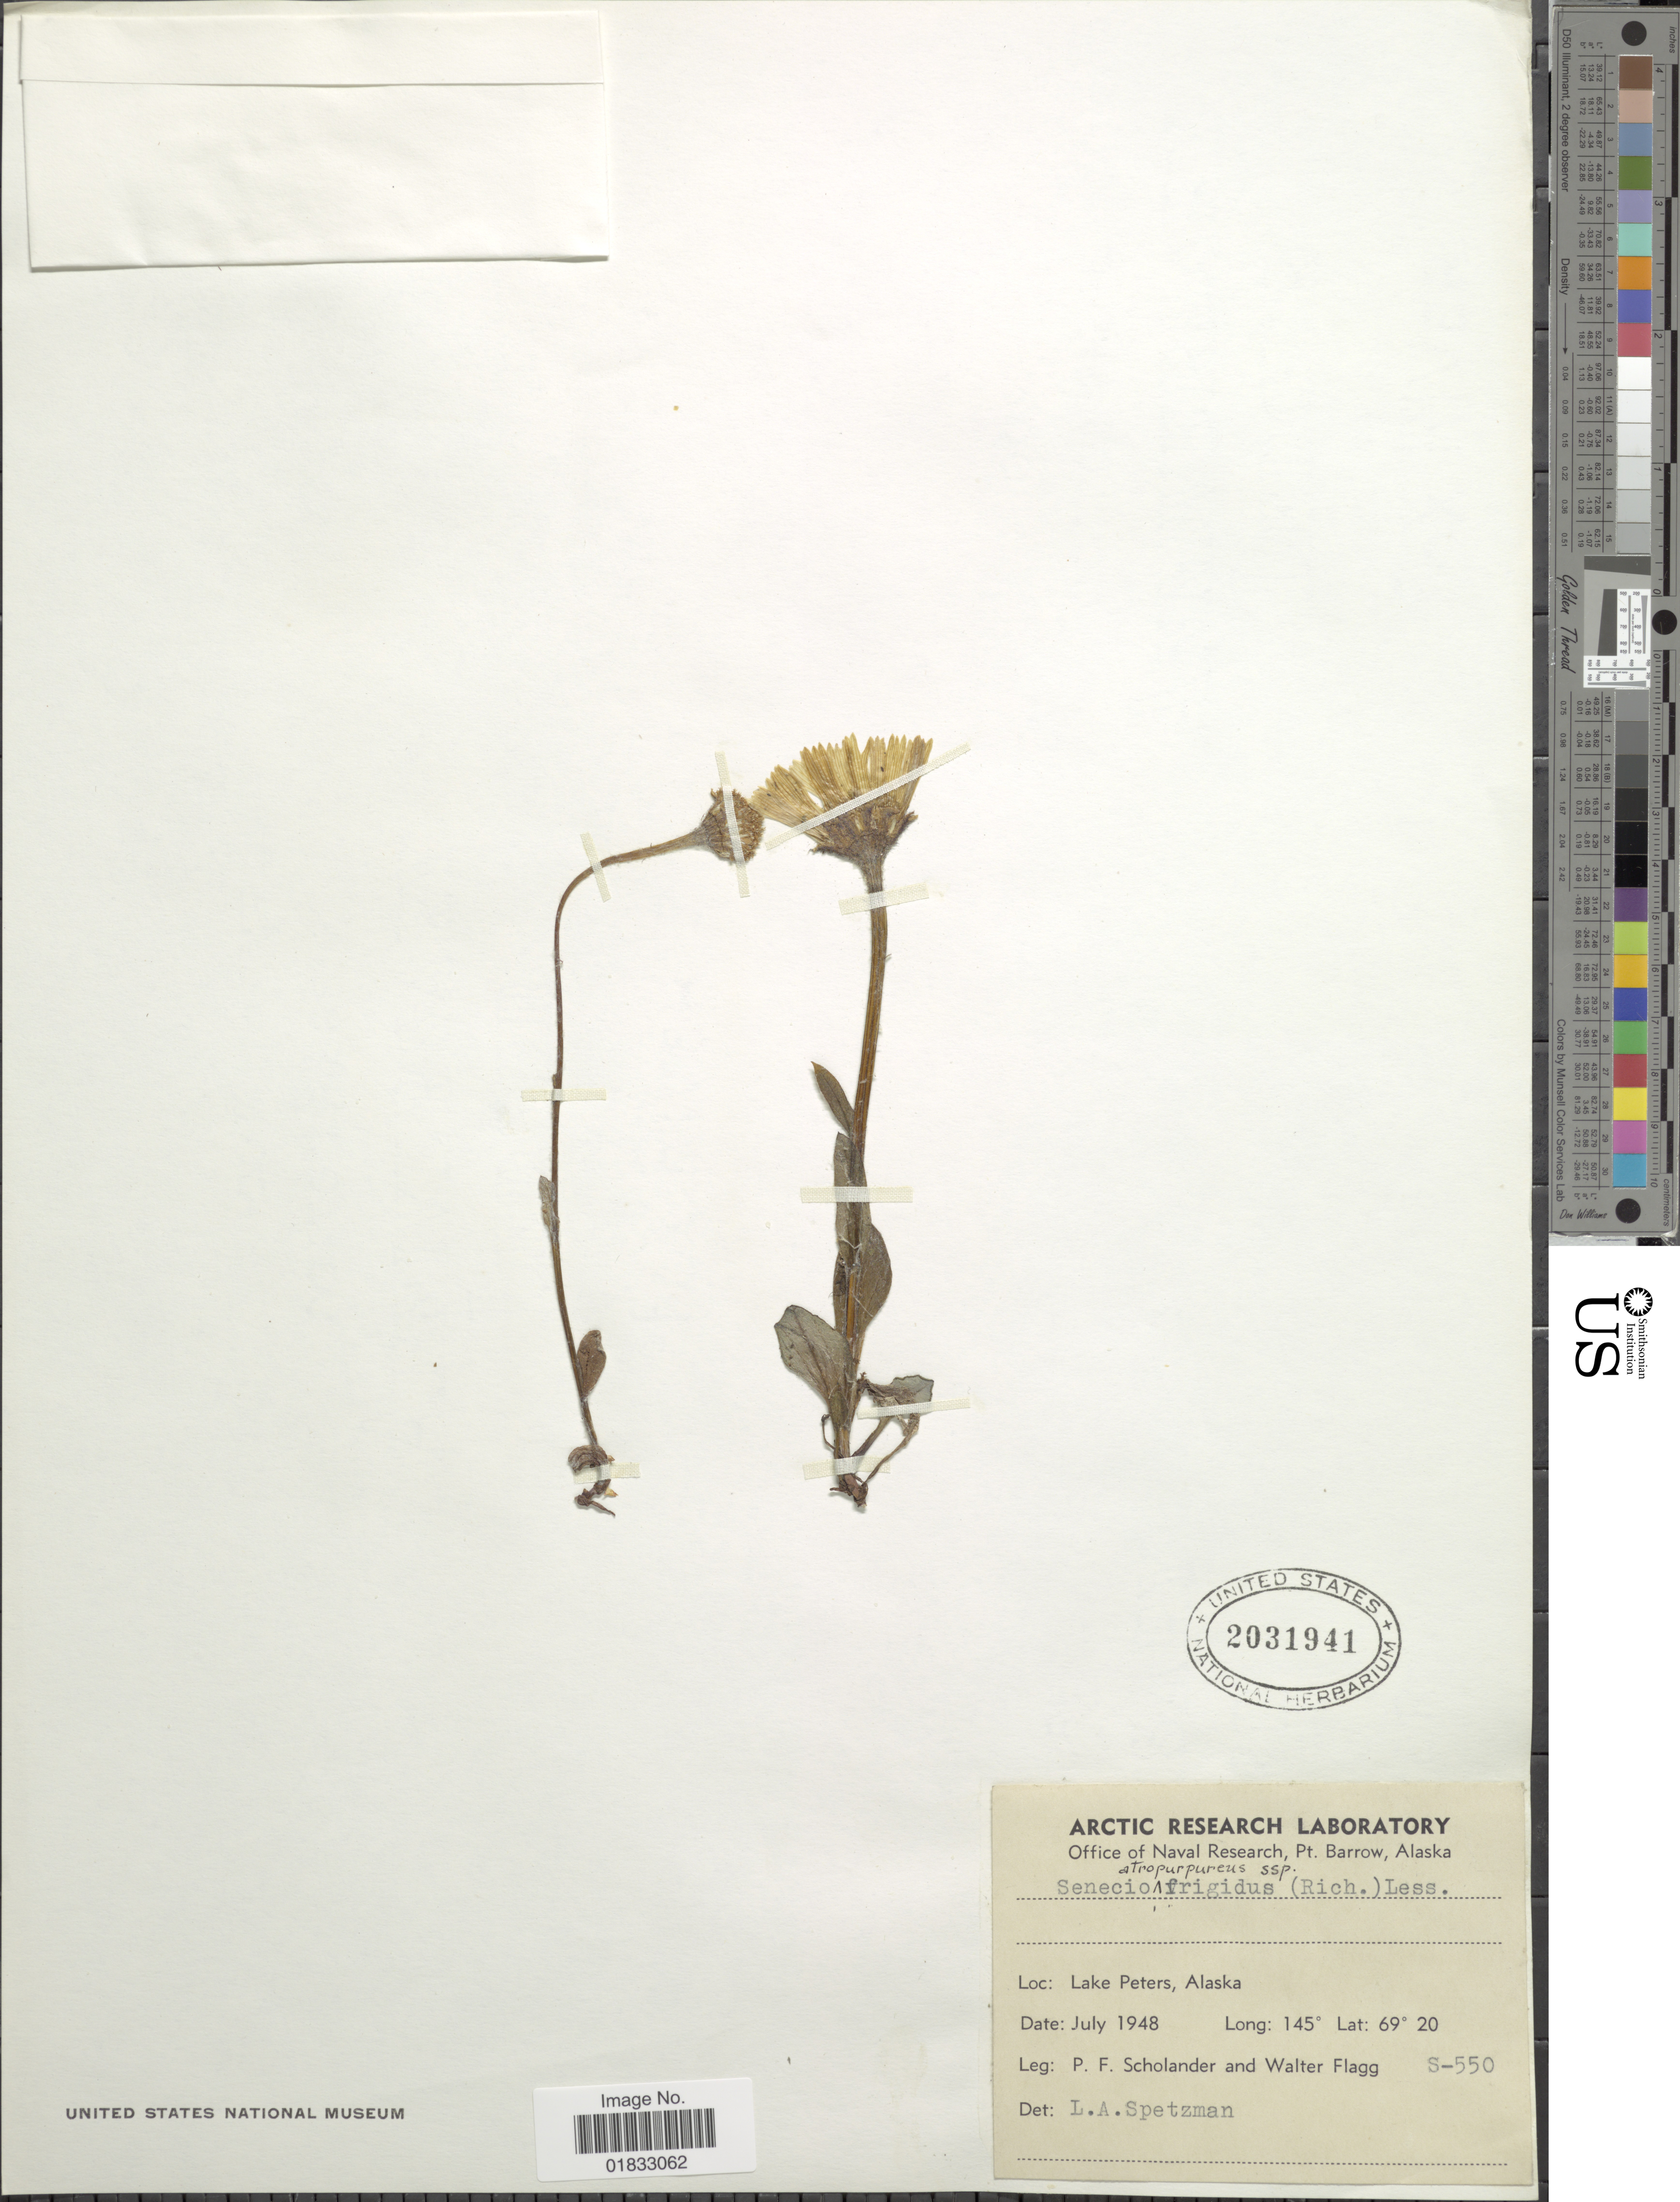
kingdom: Plantae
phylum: Tracheophyta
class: Magnoliopsida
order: Asterales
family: Asteraceae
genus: Tephroseris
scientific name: Tephroseris frigida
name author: (Richardson) Holub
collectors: P. Scholander & W. Flagg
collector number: S-550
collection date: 1948-07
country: United States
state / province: Alaska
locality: Lake Peters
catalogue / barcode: US 2031941